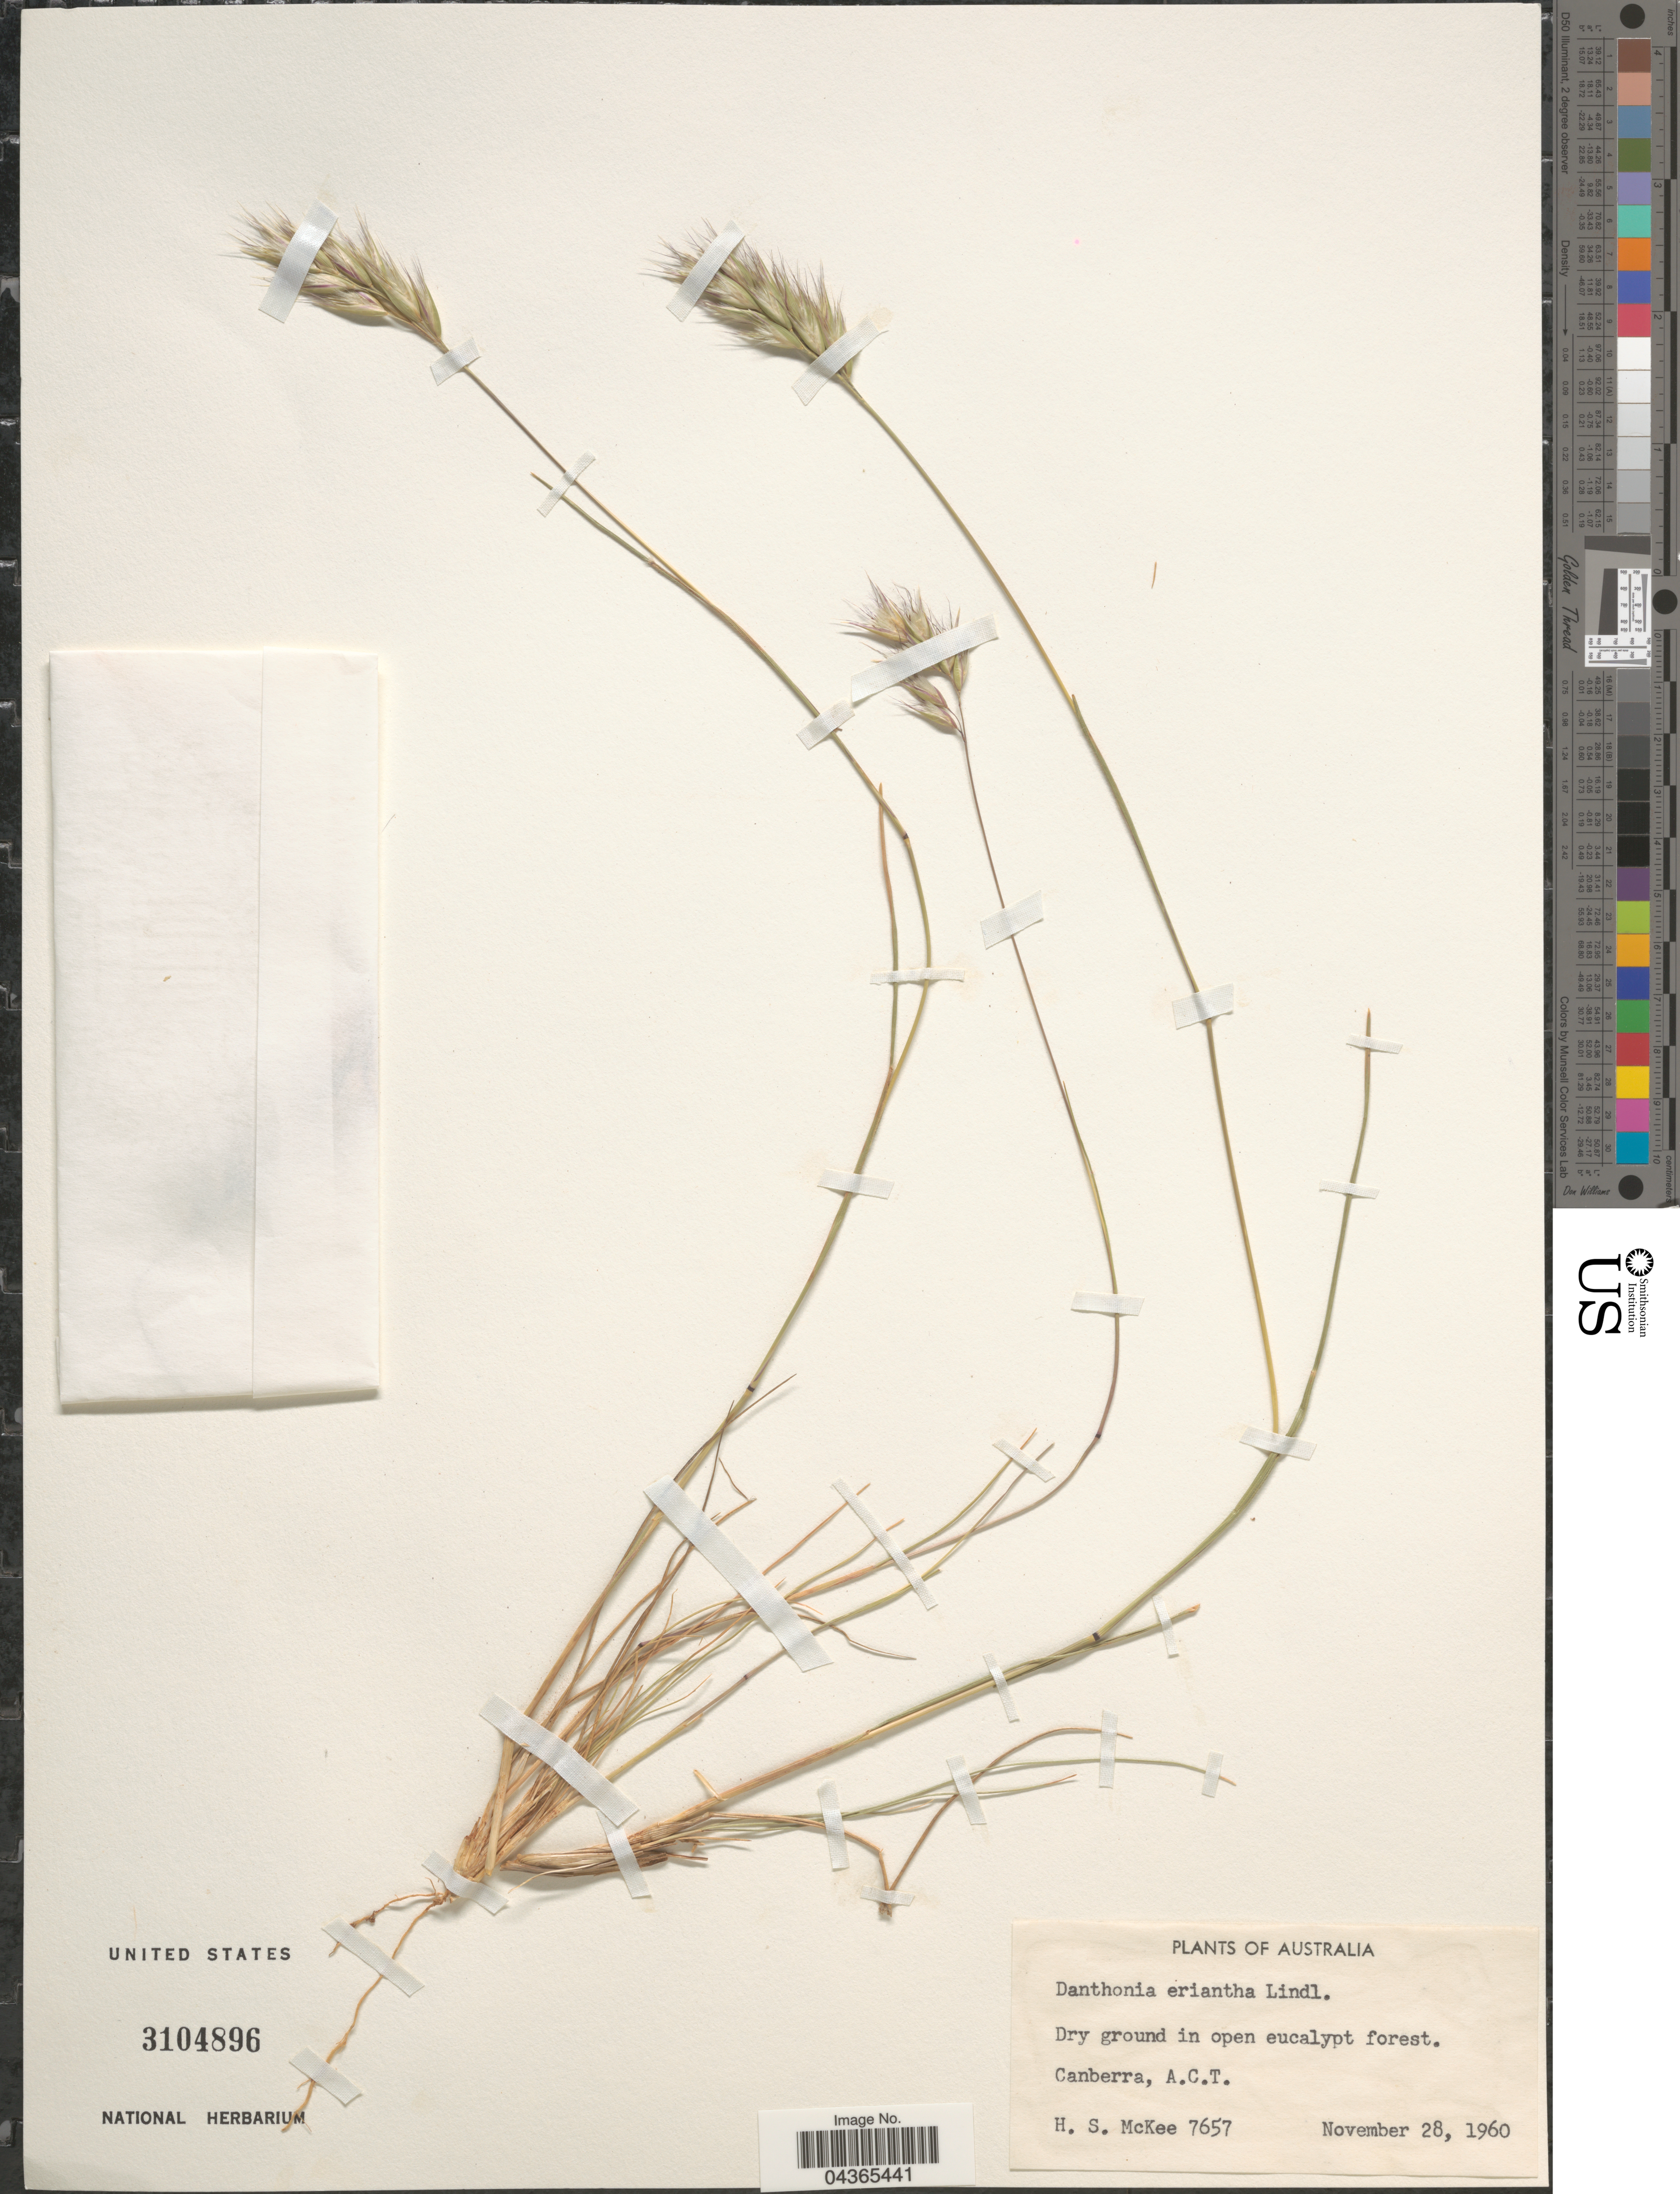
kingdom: Plantae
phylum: Tracheophyta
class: Liliopsida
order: Poales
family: Poaceae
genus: Rytidosperma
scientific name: Rytidosperma erianthum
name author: (Lindl.) Connor & Edgar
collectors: H. S. McKee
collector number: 7657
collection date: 1960-11-28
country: Australia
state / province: Australian Capital Territory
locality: Dry ground in open eucalypt forest. Canberra, A.C.T.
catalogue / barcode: US 3104896